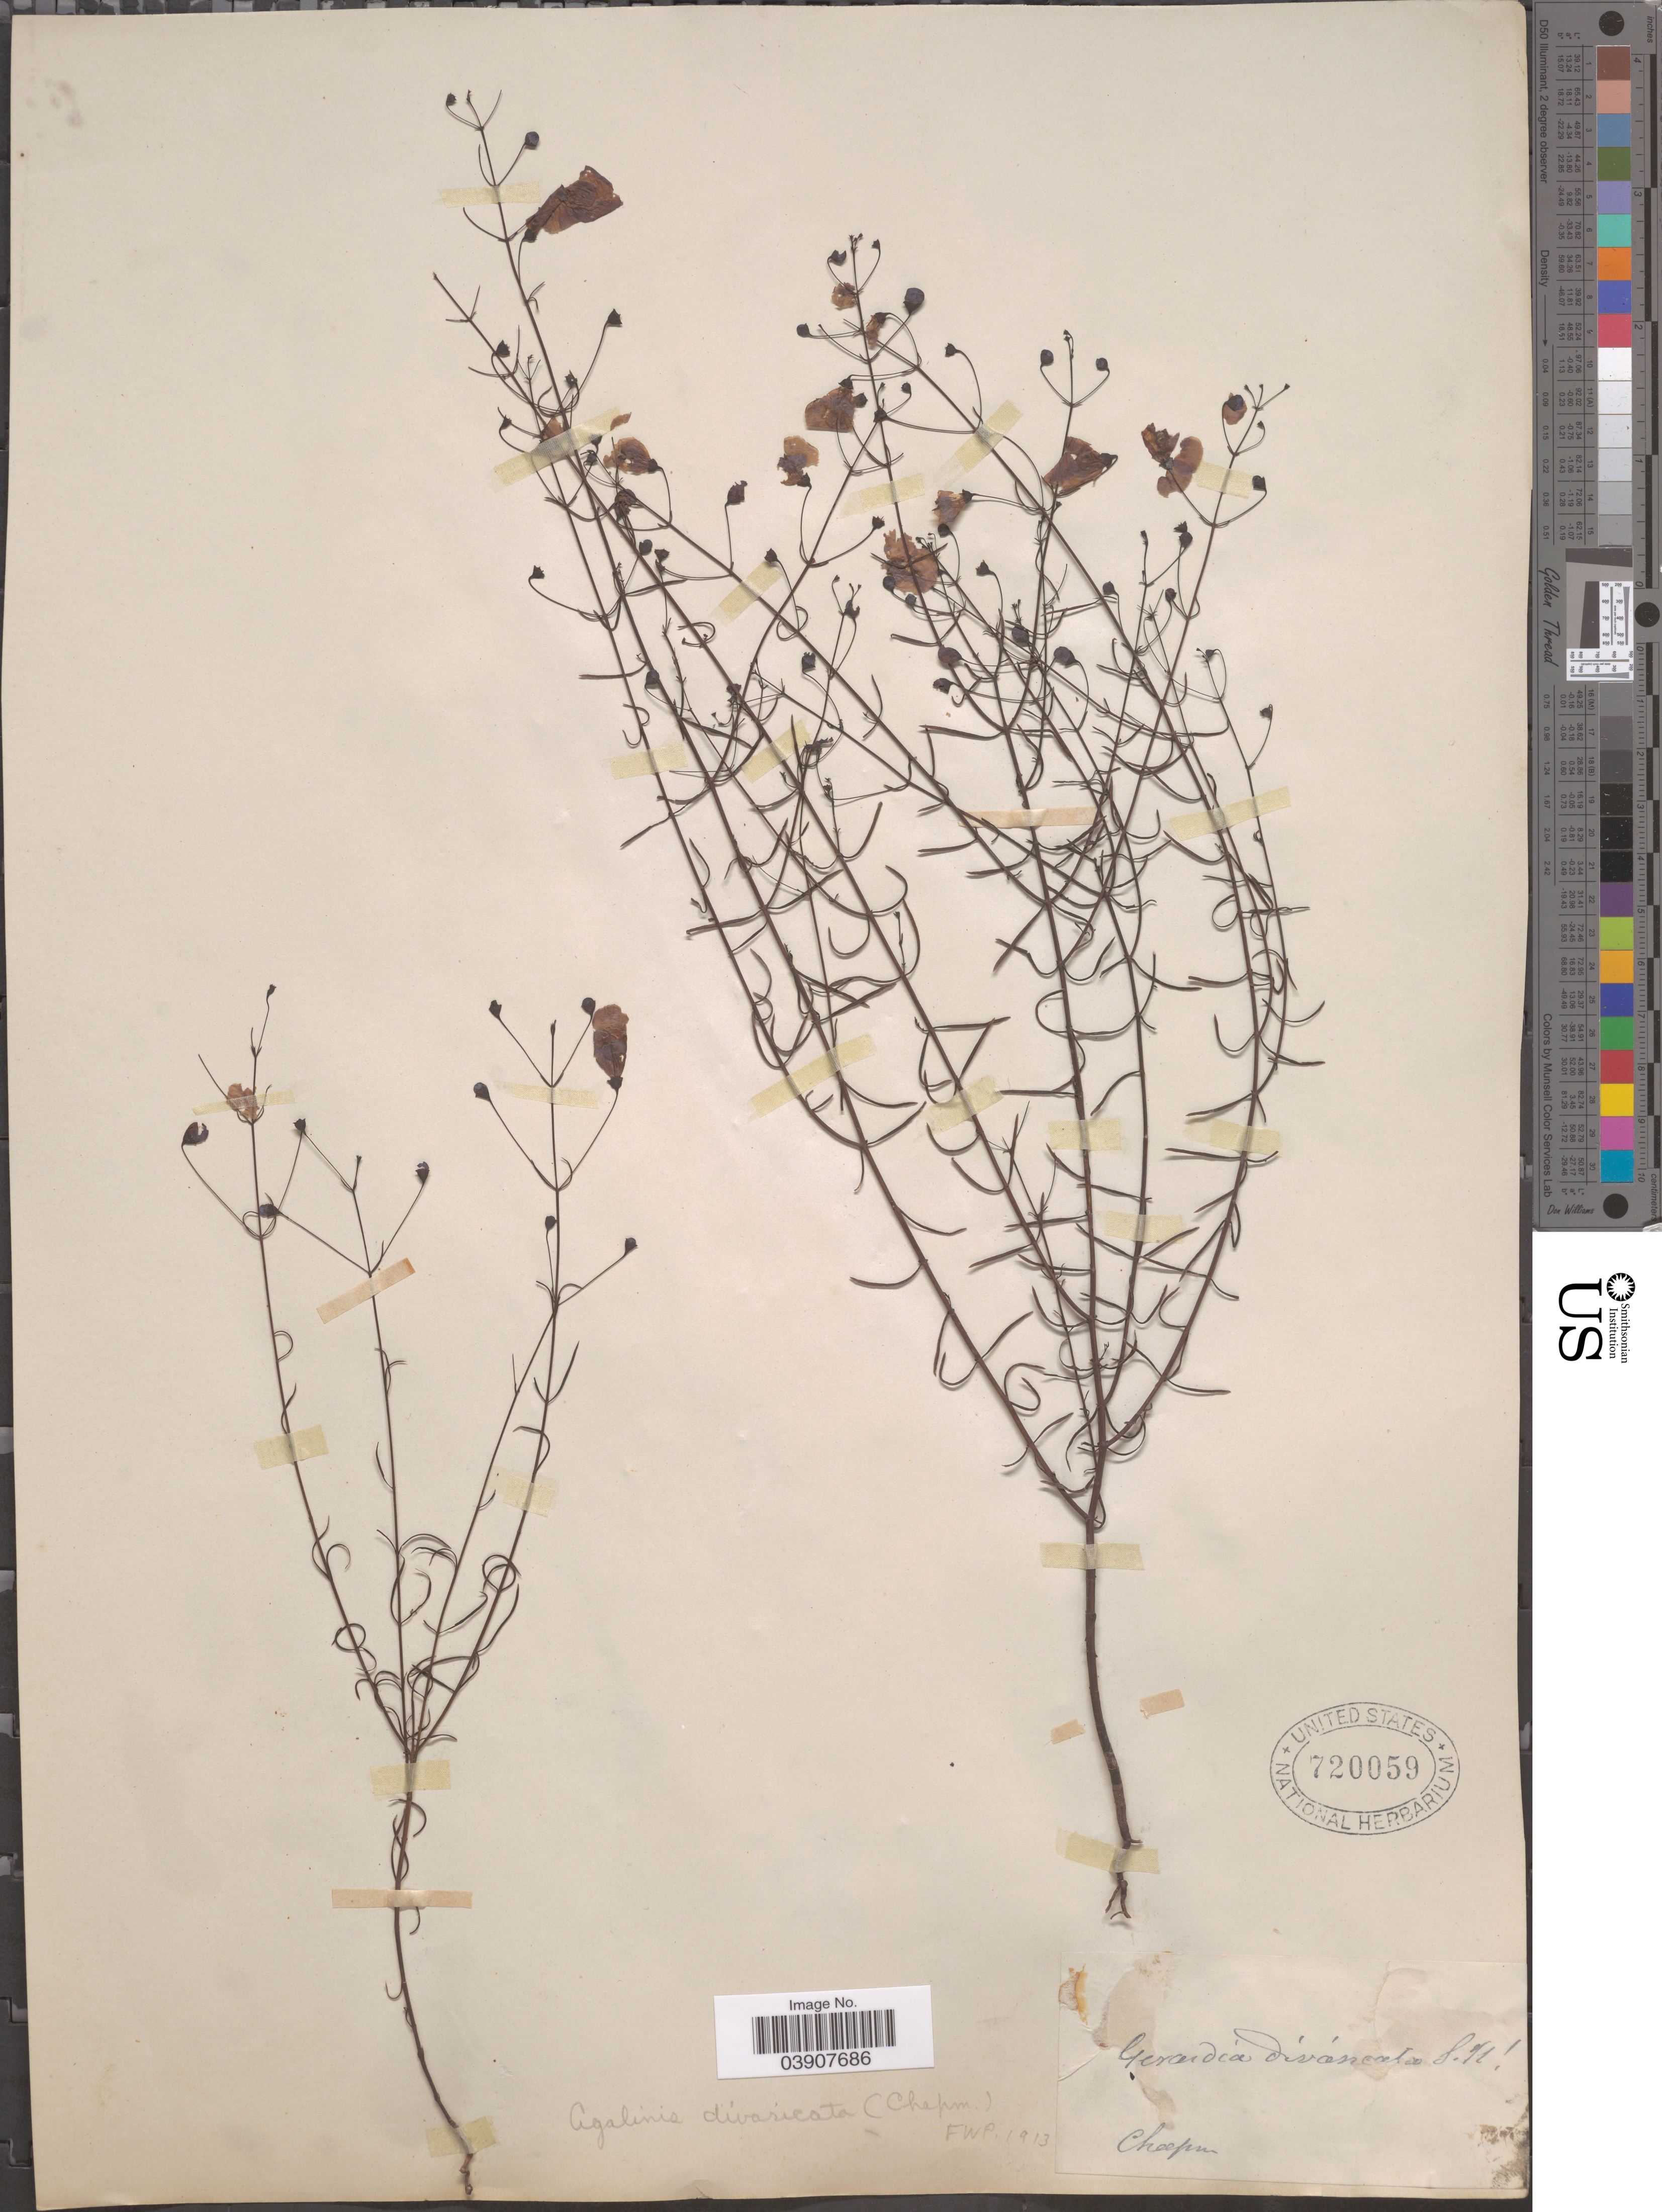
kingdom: Plantae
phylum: Tracheophyta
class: Magnoliopsida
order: Lamiales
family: Orobanchaceae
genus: Agalinis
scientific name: Agalinis divaricata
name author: (Chapm.) Pennell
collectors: Chapm.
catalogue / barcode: US 720059